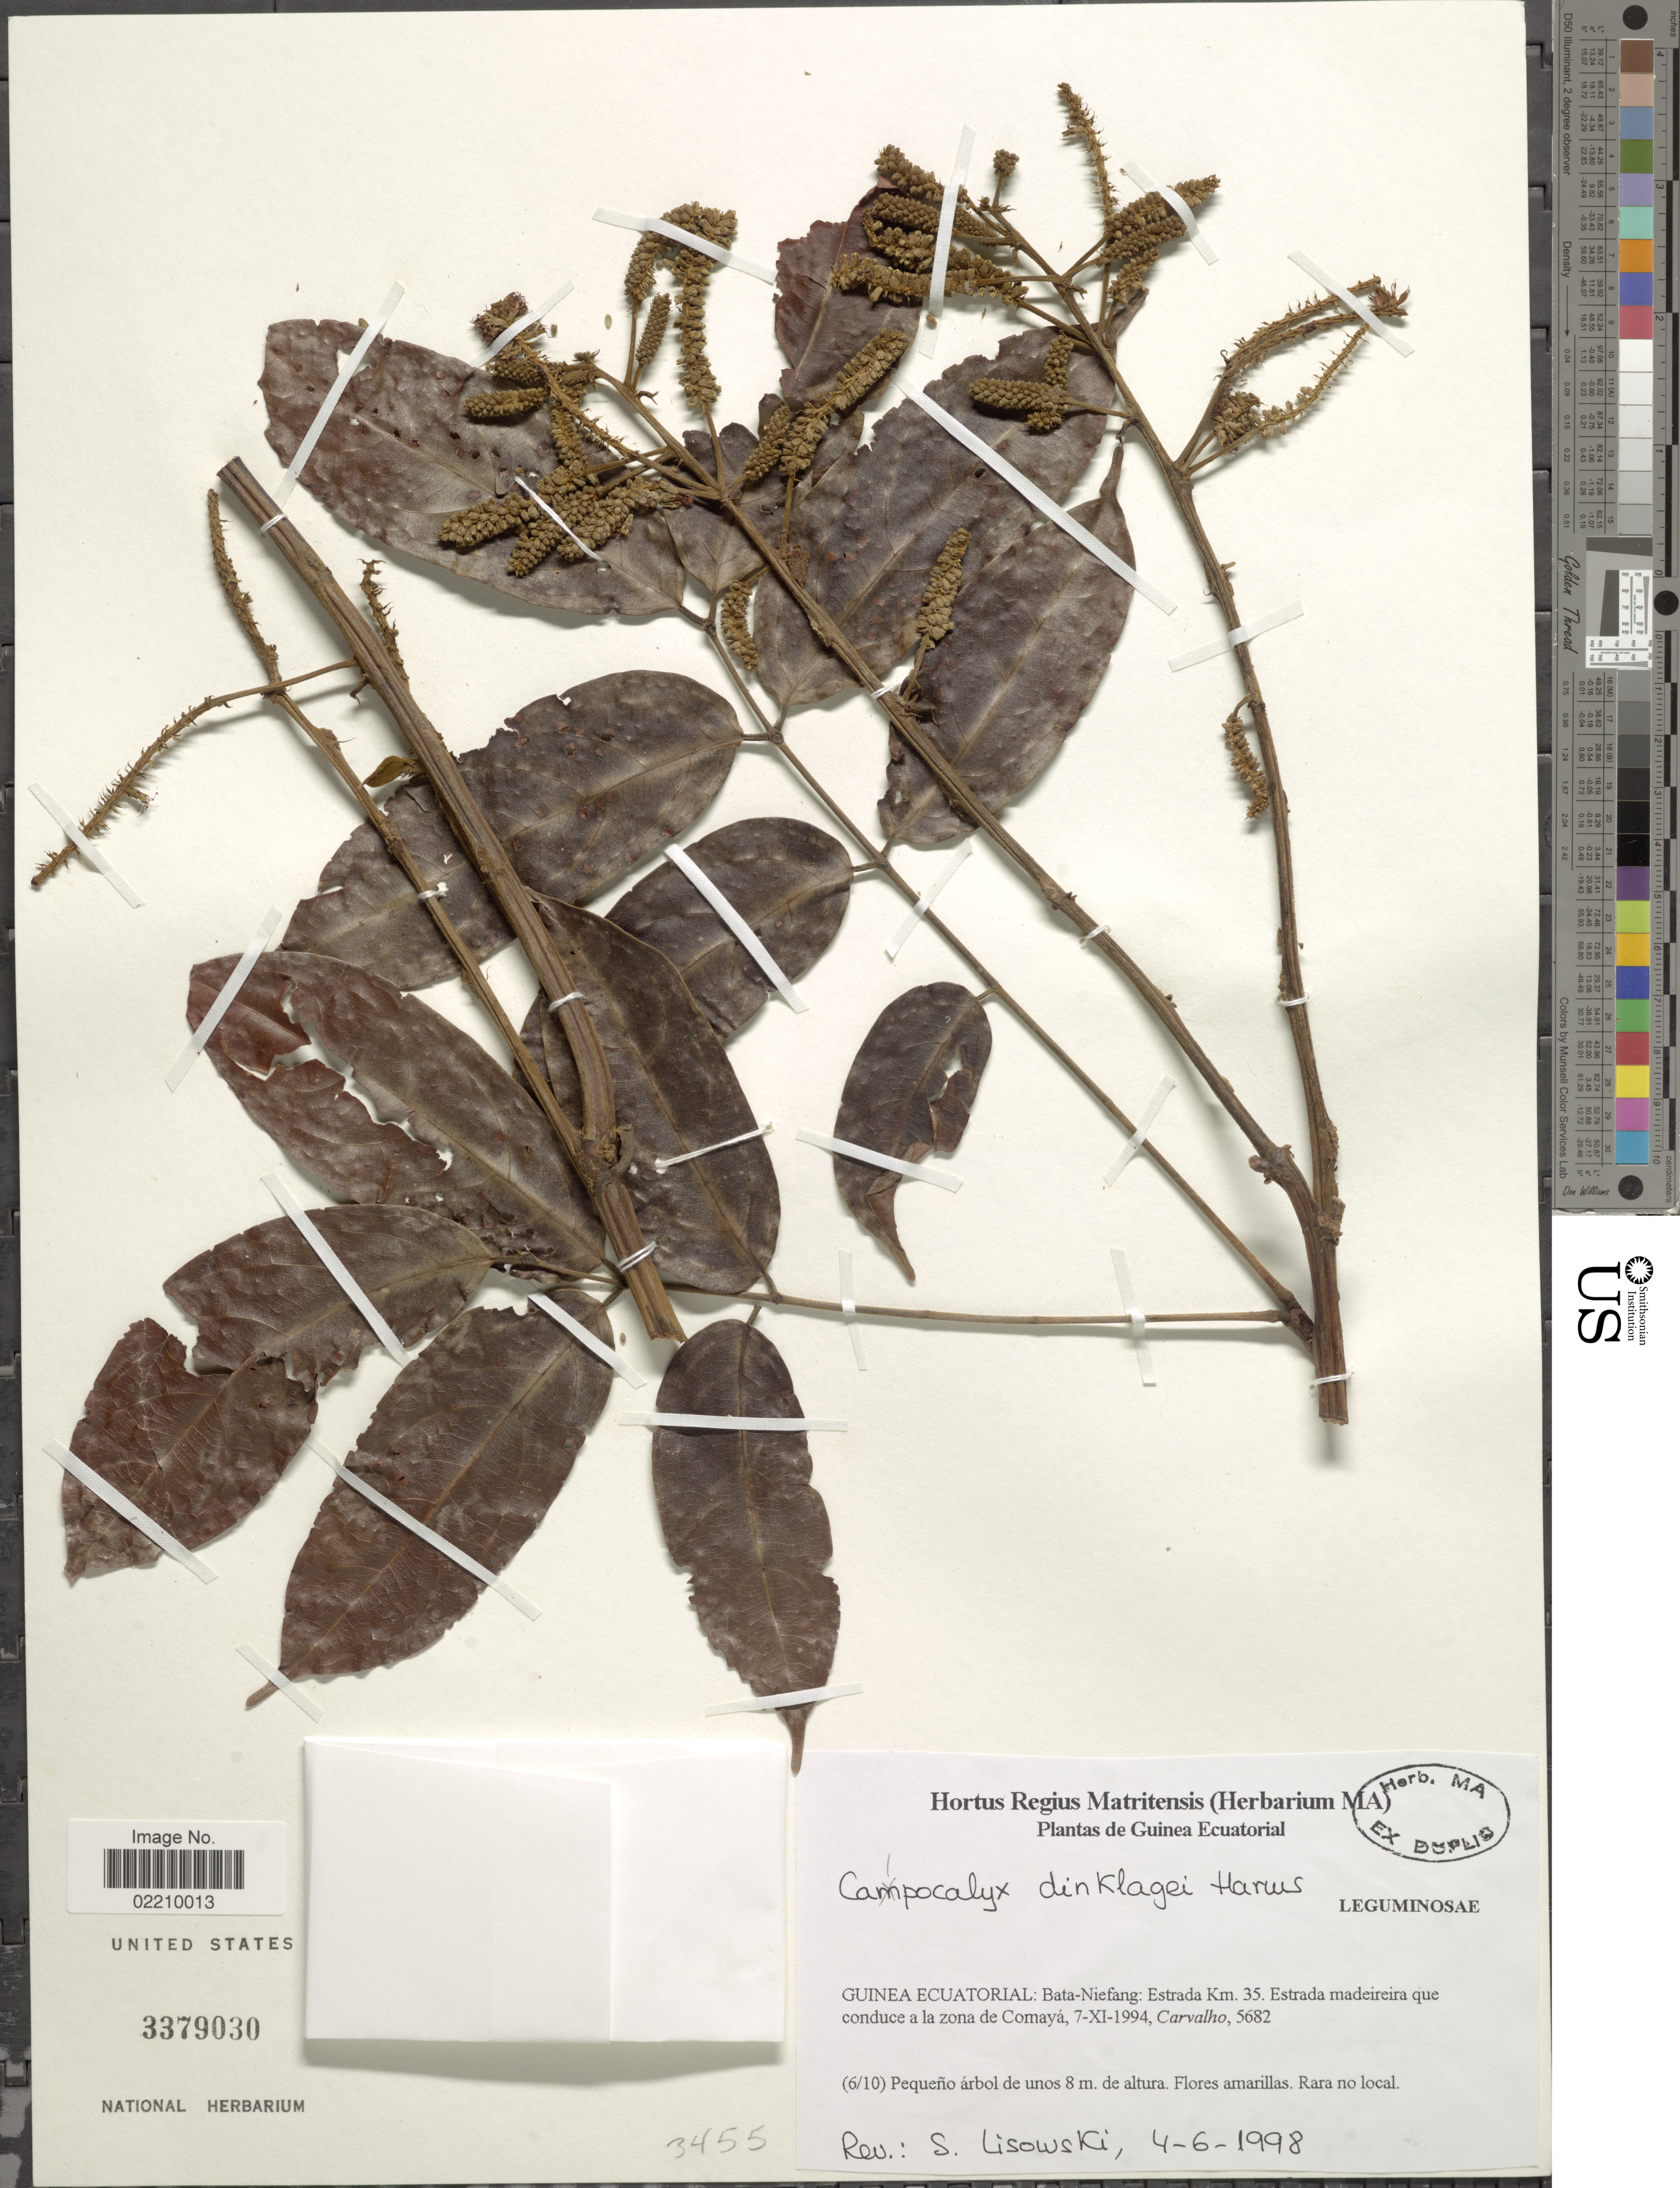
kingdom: Plantae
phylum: Tracheophyta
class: Magnoliopsida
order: Fabales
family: Fabaceae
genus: Calpocalyx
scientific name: Calpocalyx dinklagei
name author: Harms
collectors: Carvalho, --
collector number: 5682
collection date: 1994-11-07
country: Equatorial Guinea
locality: Bata-Niefang, Estrada km 35, estrada madeireira que conduce a la zona de Comaya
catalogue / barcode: US 3379030